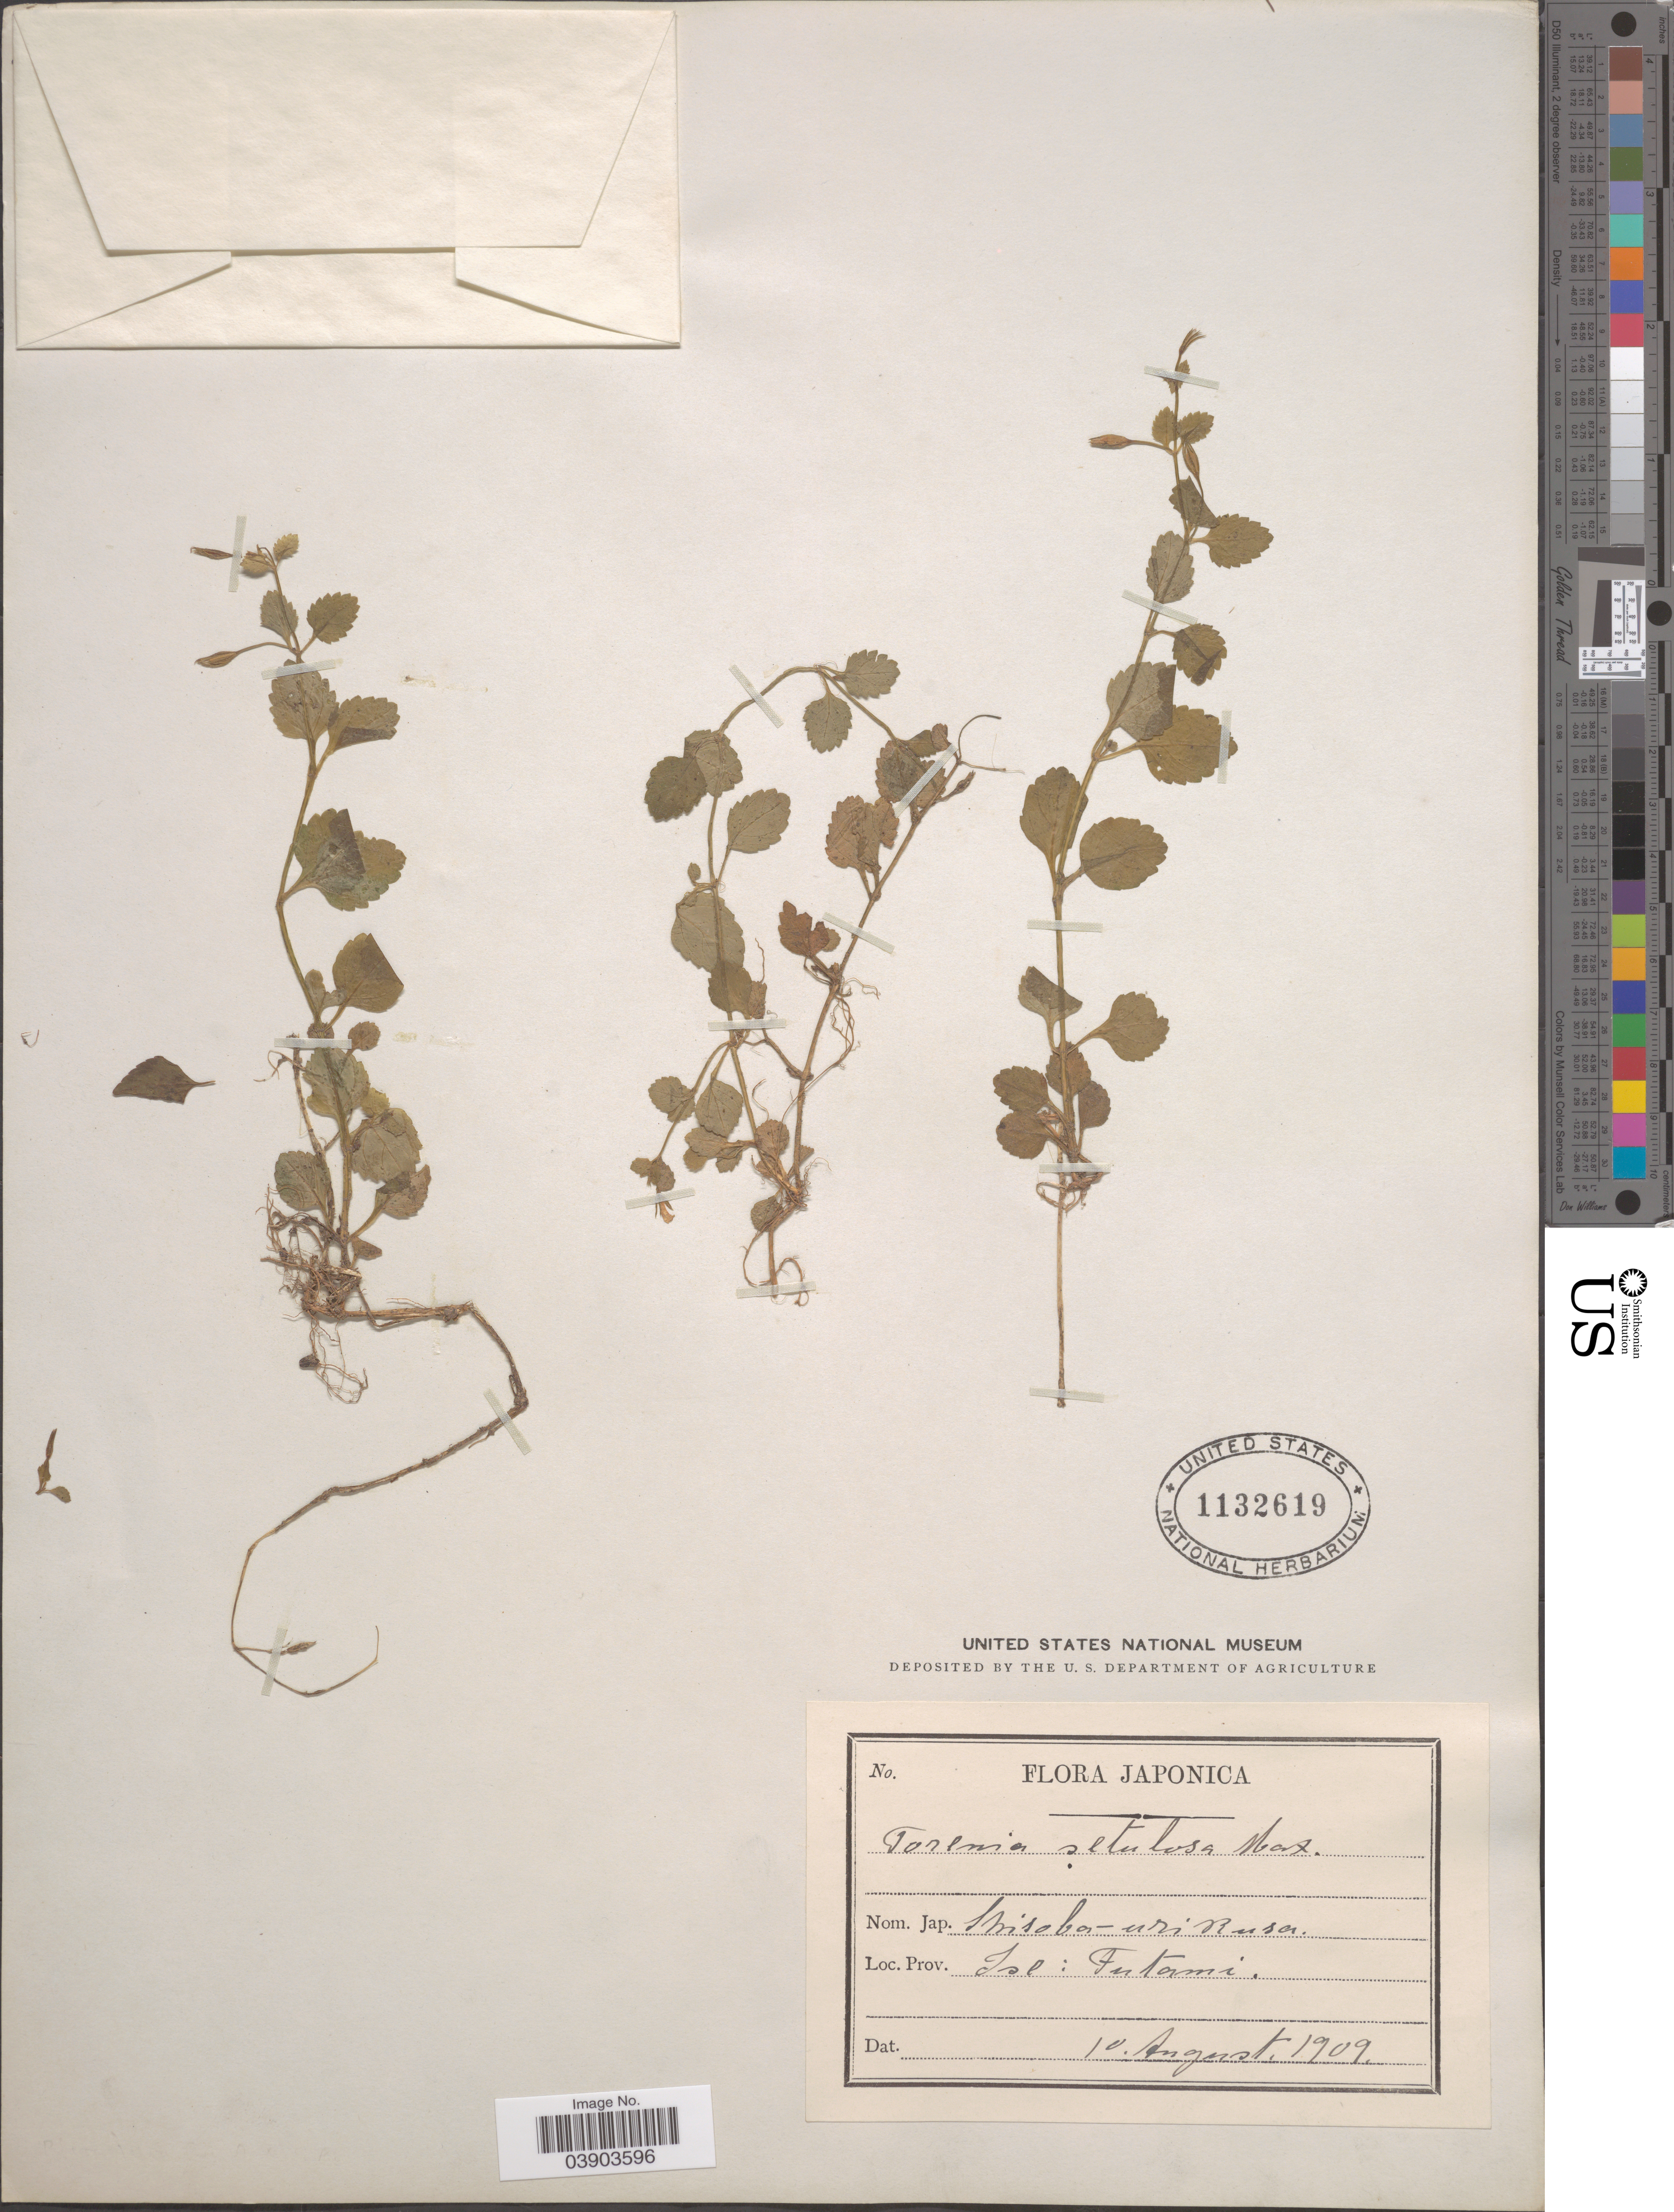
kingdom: Plantae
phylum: Tracheophyta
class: Magnoliopsida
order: Lamiales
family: Linderniaceae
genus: Torenia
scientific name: Torenia setulosa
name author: Maxim.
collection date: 1909-08-10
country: Japan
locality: Prov. Isl: Futami.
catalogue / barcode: US 1132619